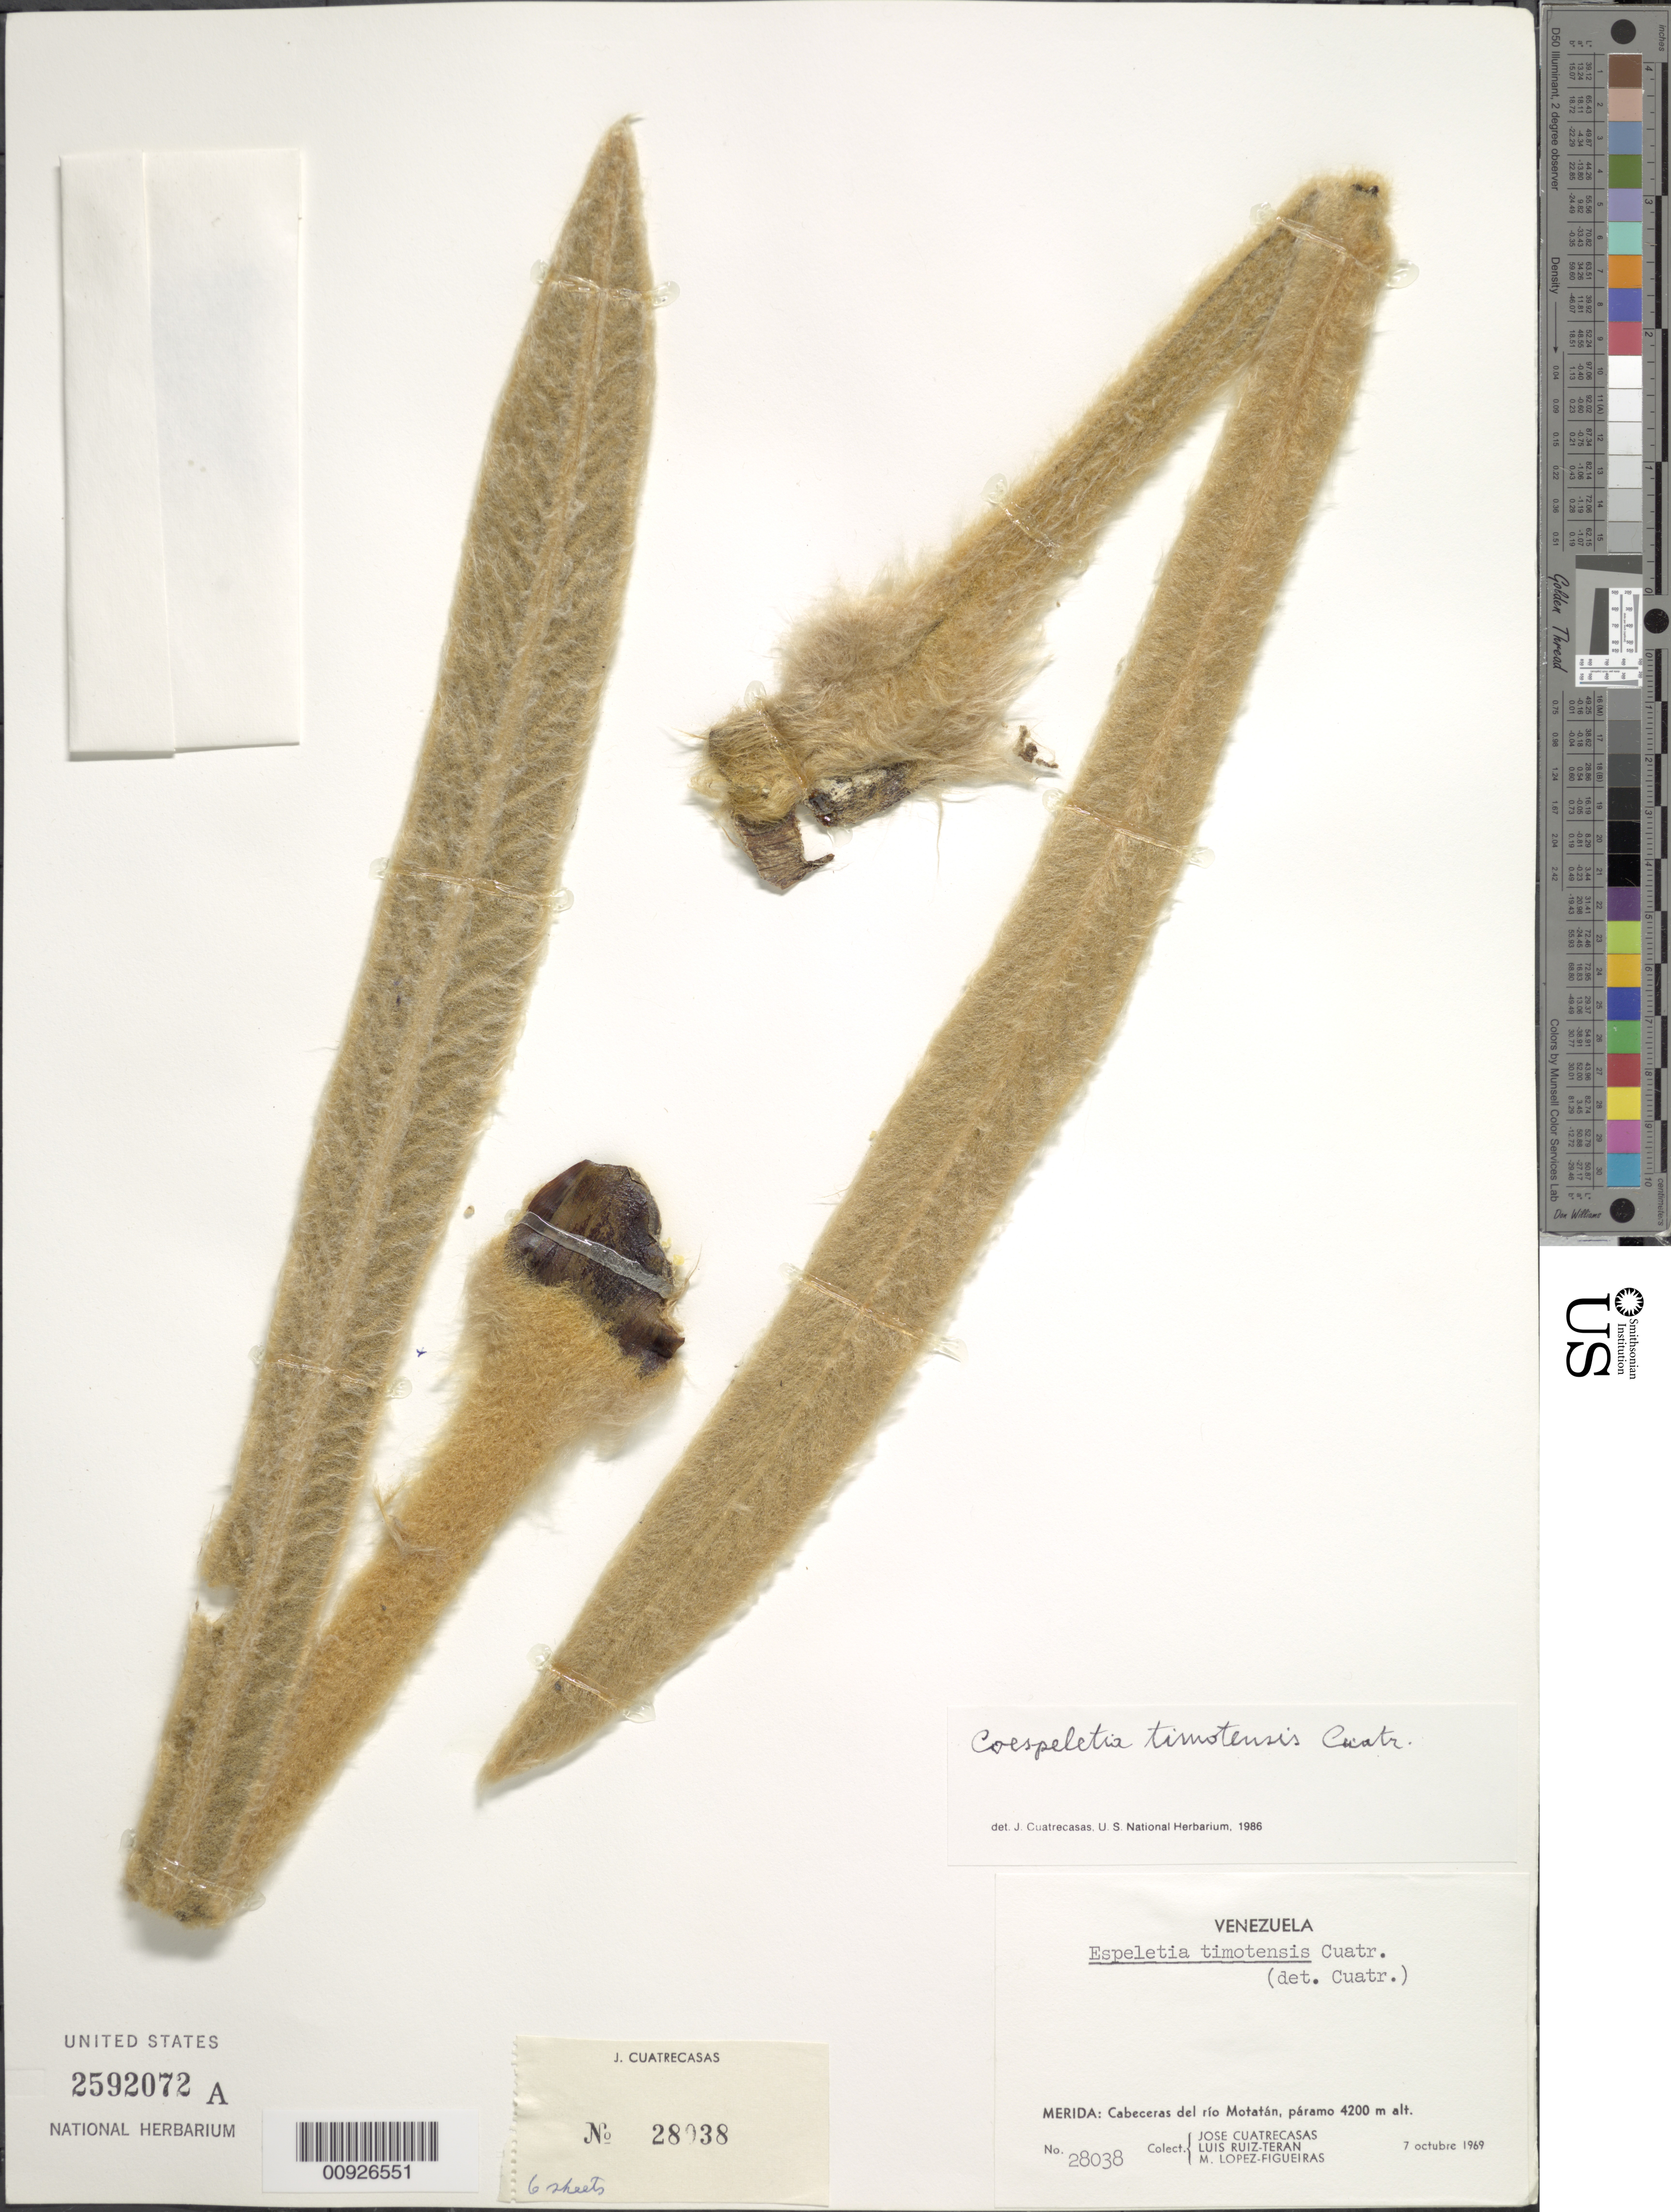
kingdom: Plantae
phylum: Tracheophyta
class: Magnoliopsida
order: Asterales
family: Asteraceae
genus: Coespeletia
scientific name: Coespeletia timotensis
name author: (Cuatrec.) Cuatrec.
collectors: J. Cuatrecasas, L. E. Ruíz-Terán & M. López Figueiras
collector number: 28038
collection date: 1969-10-07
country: Venezuela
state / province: Mérida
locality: Cabeceras del Río Motatán, páramo.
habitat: Páramo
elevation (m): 4200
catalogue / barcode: US 2592072A